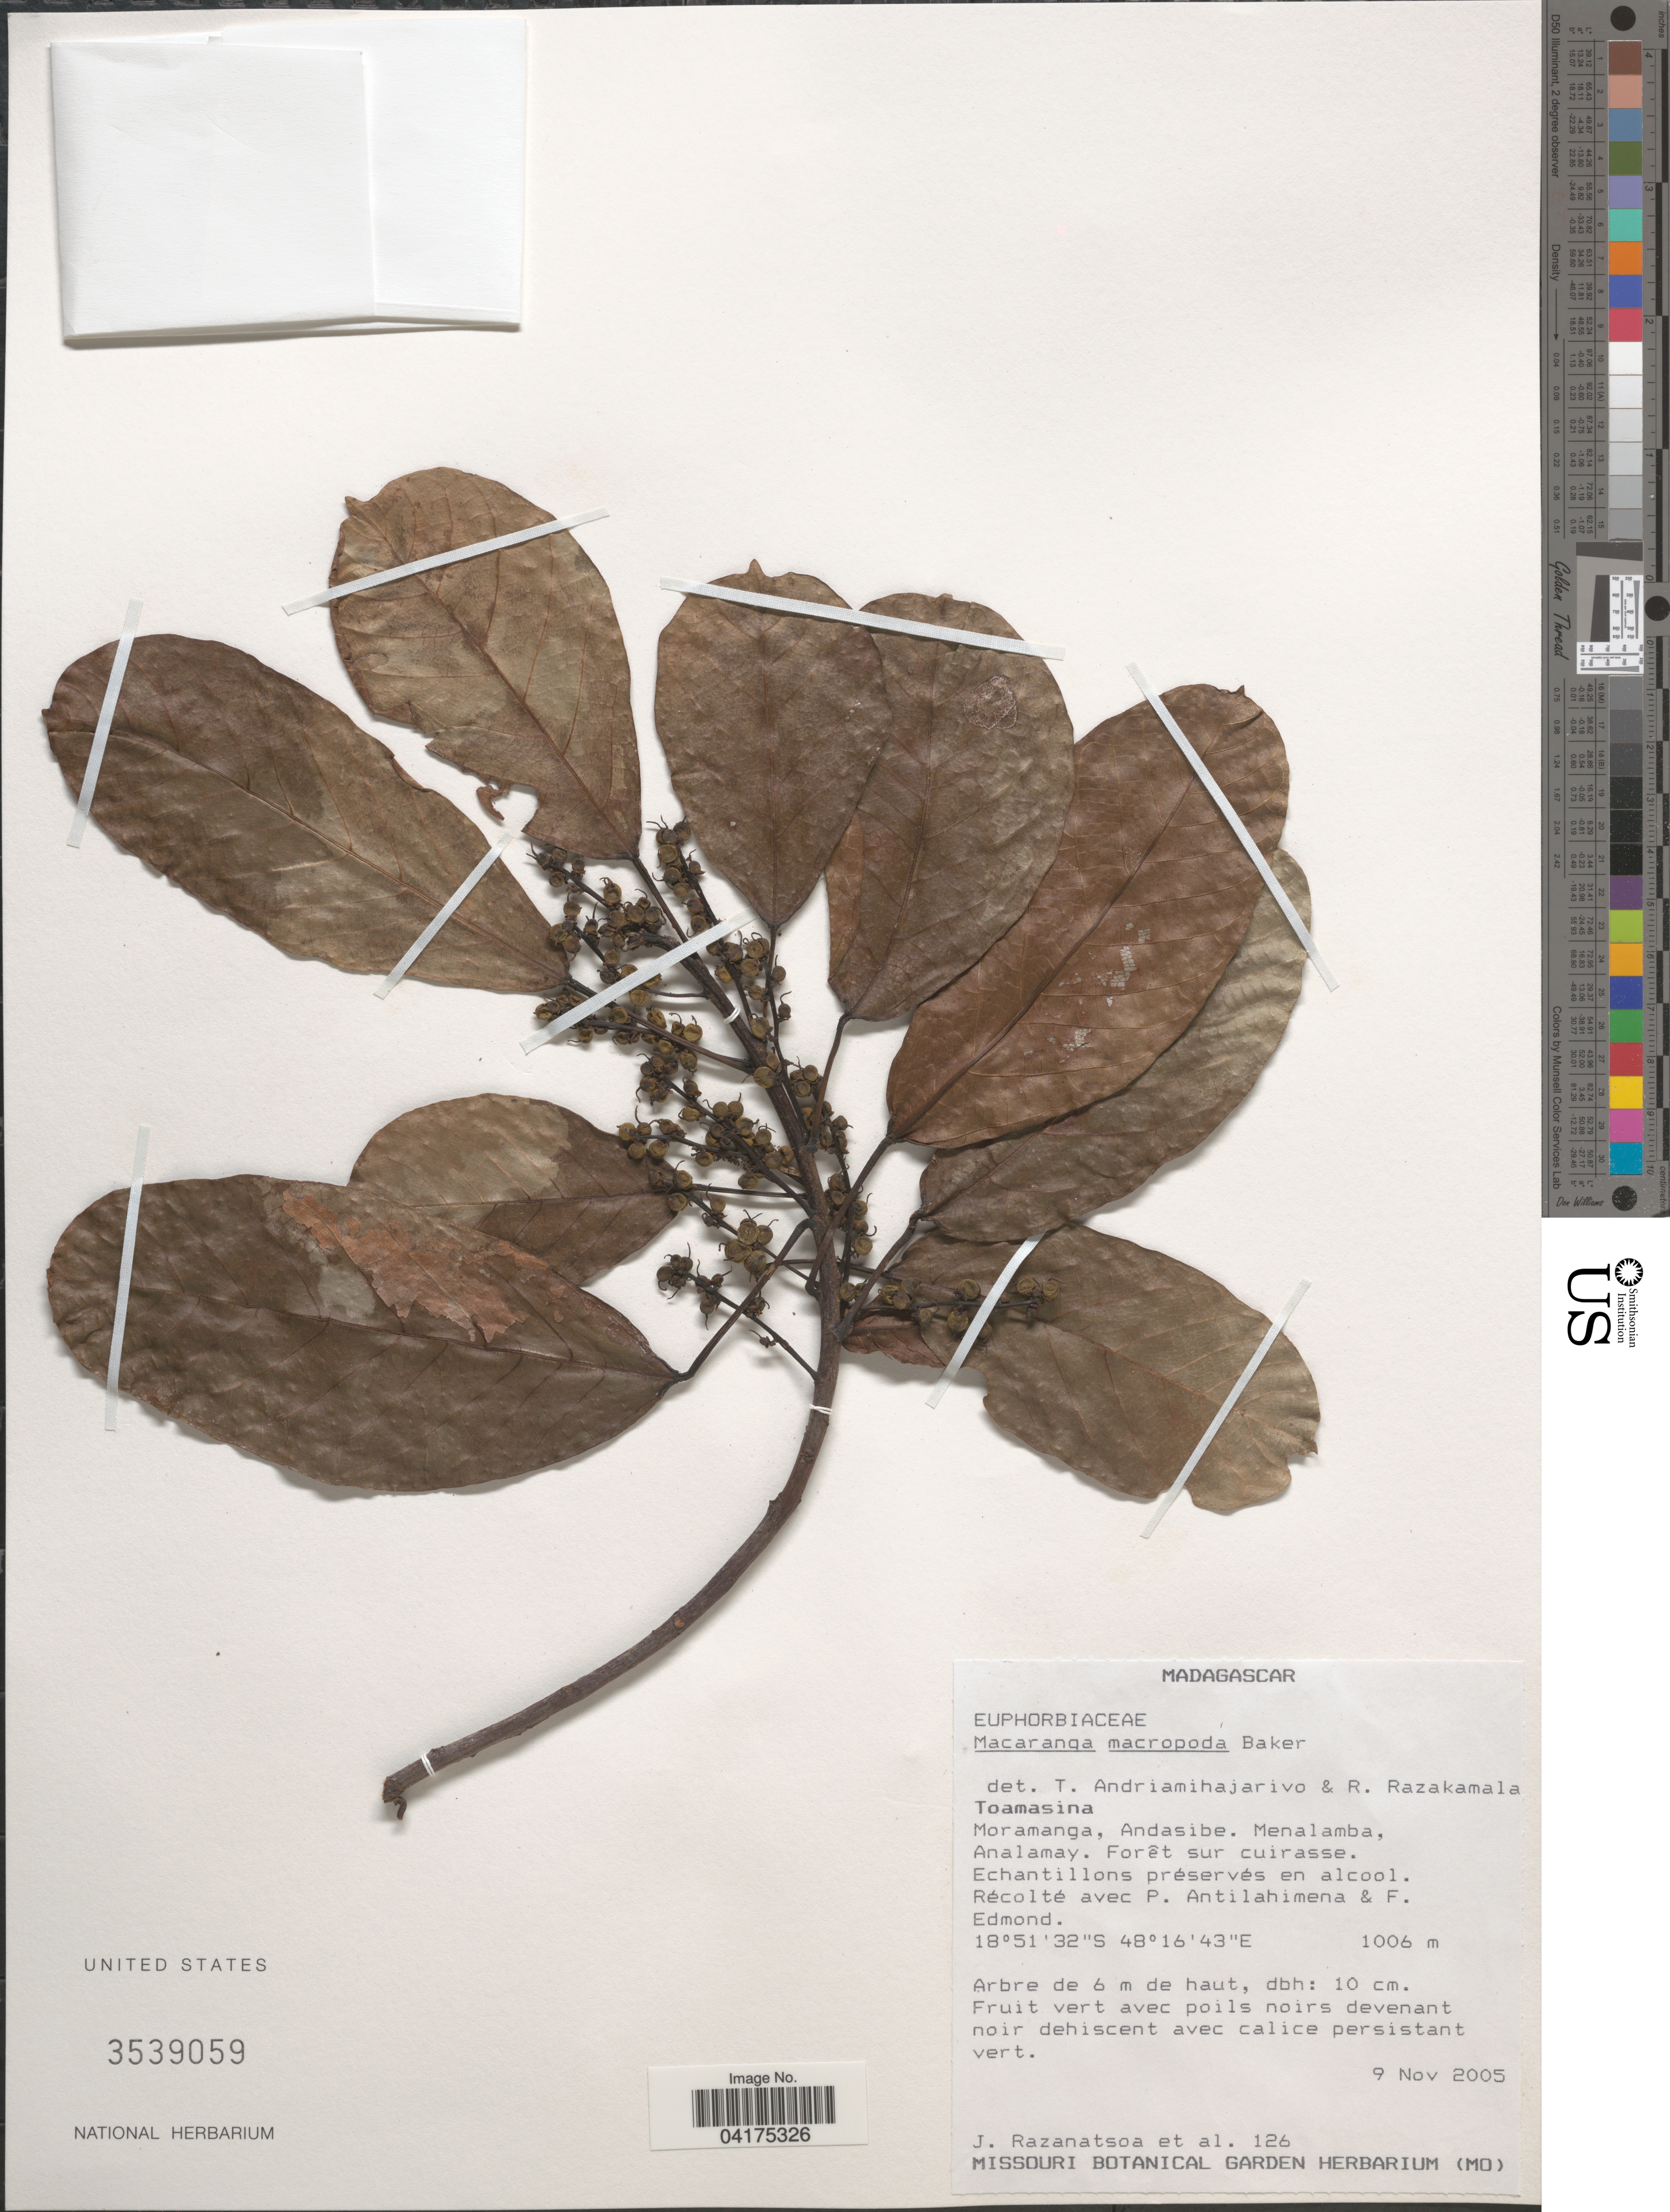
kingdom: Plantae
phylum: Tracheophyta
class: Magnoliopsida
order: Malpighiales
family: Euphorbiaceae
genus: Macaranga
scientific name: Macaranga macropoda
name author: Baker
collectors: J. Razanatsoa, P. Antilahimena & F. Edmond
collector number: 126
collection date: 2005-11-09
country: Madagascar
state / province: Alaotra Mangoro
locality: Moramanga, Andasibe. Menalamba, Analamay.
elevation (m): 1006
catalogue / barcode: US 3539059